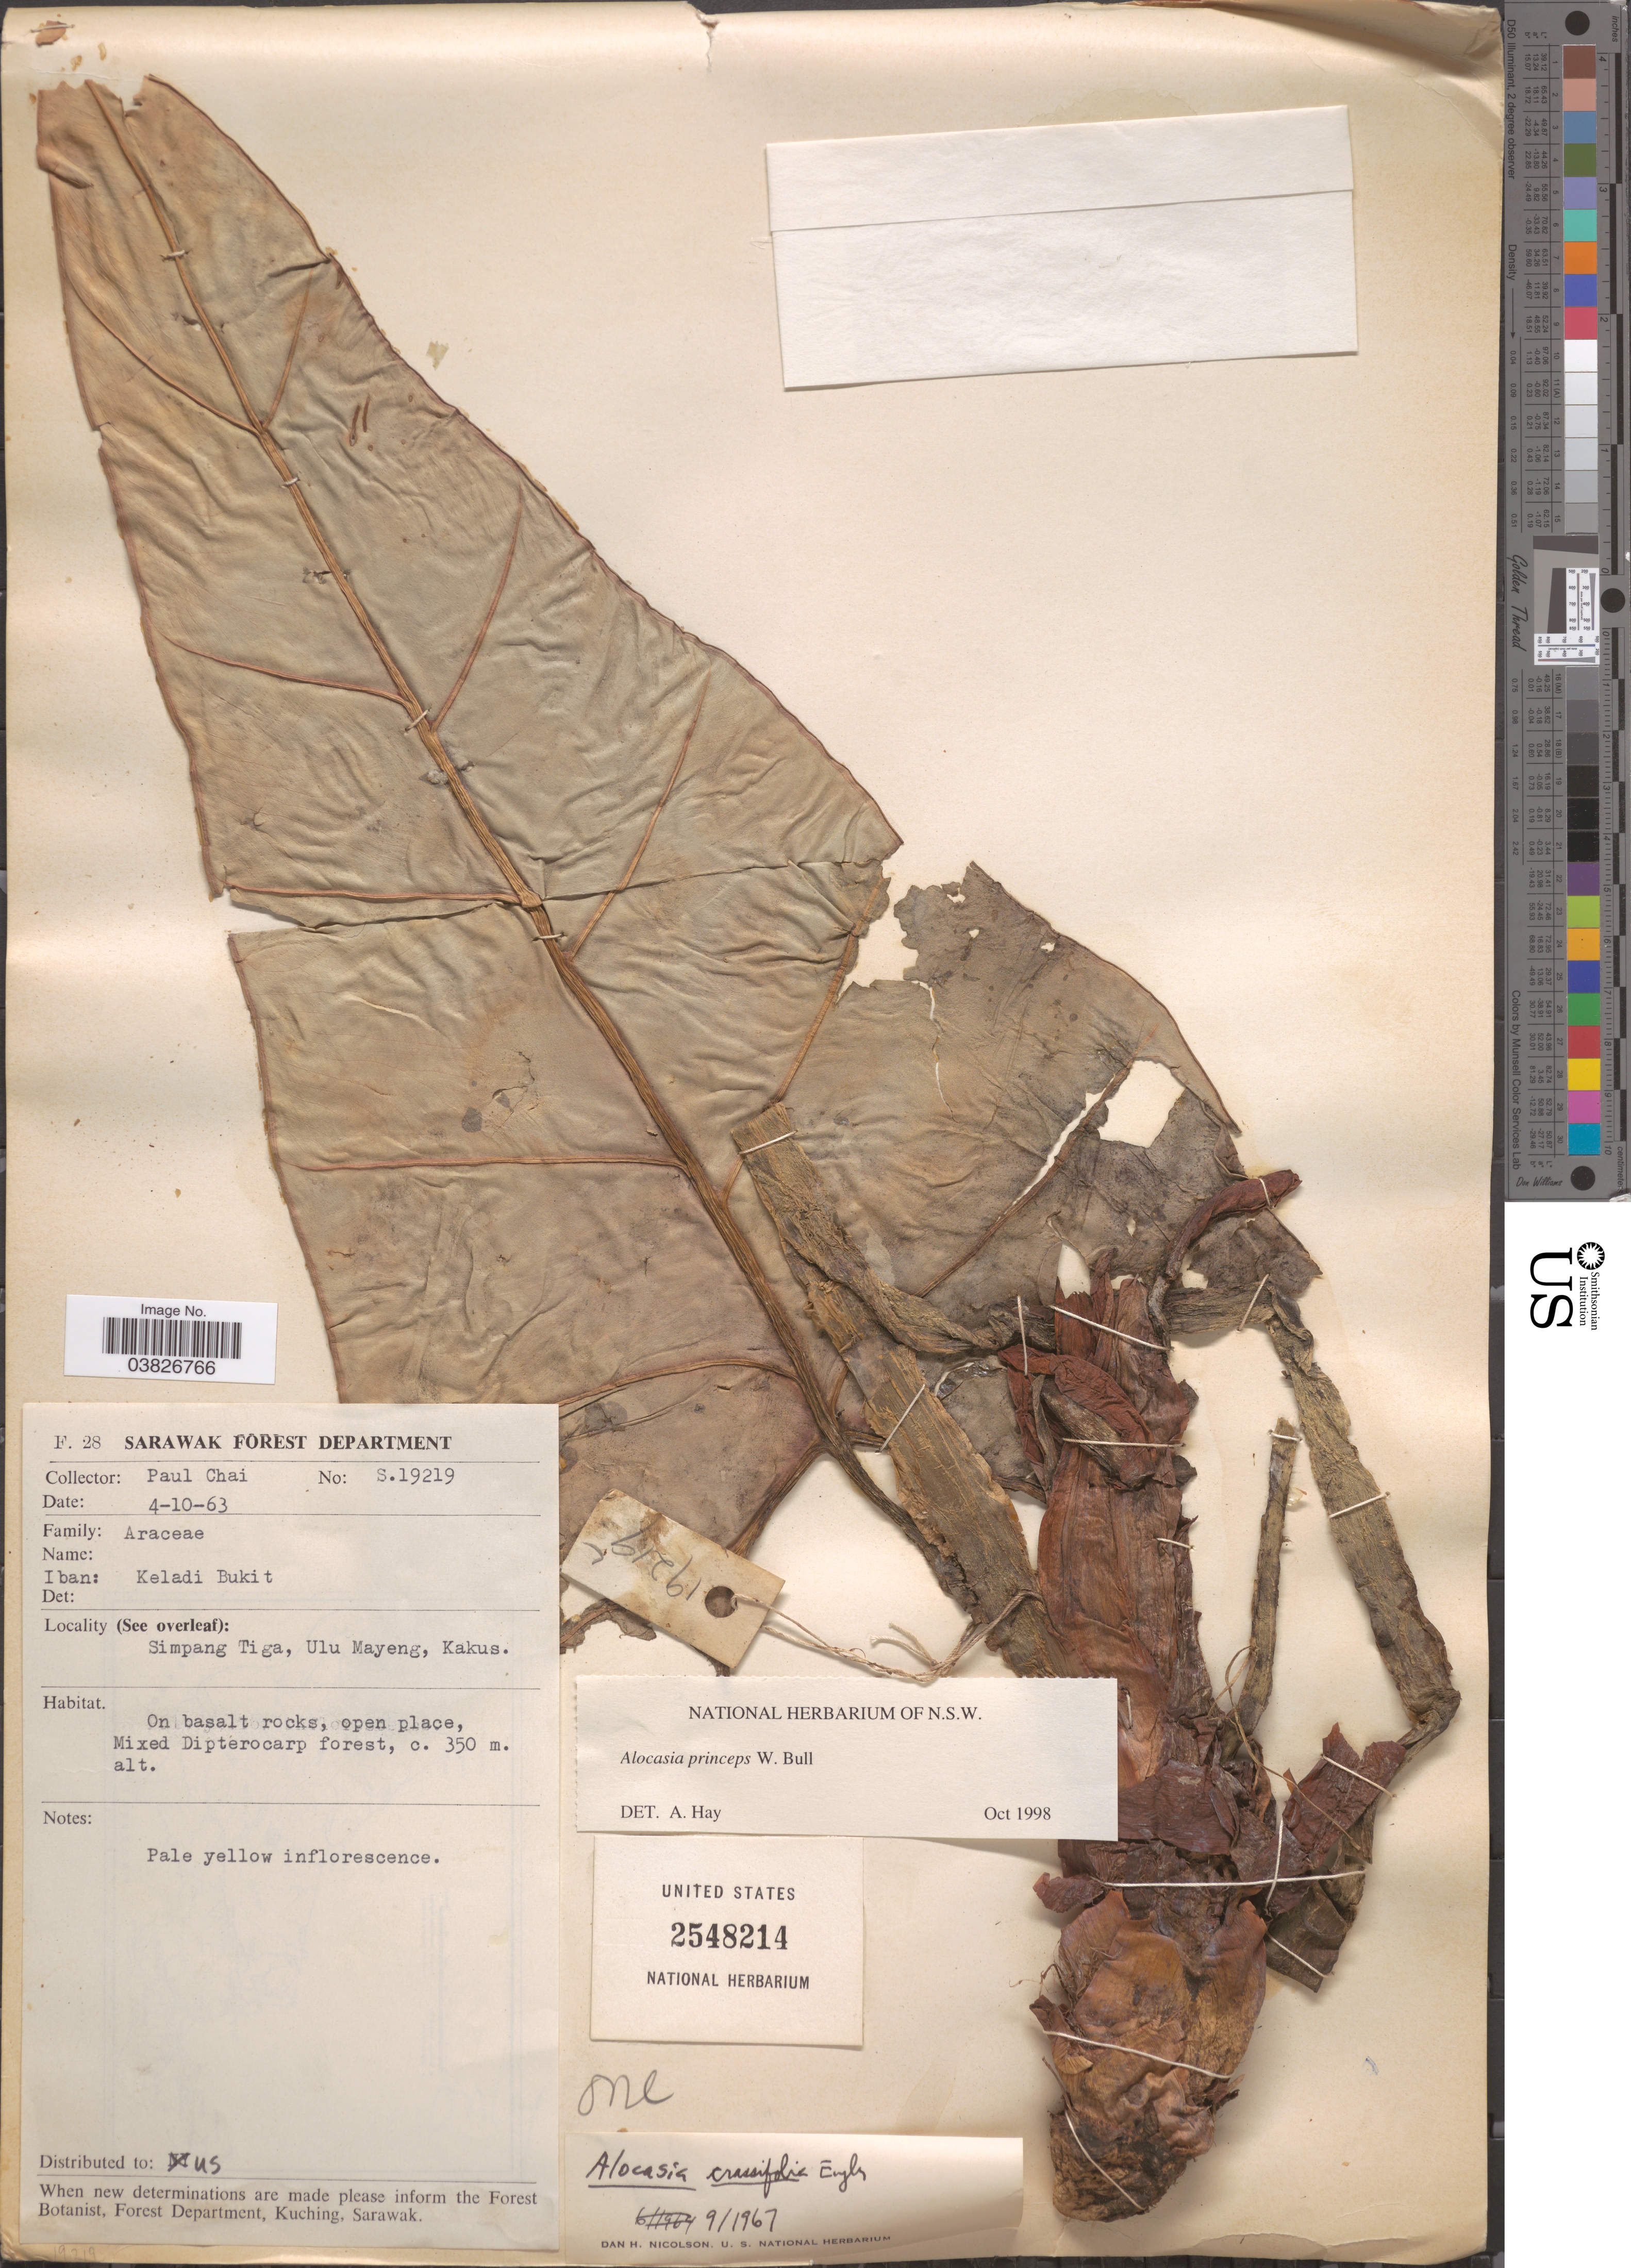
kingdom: Plantae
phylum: Tracheophyta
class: Liliopsida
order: Alismatales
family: Araceae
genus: Alocasia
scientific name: Alocasia princeps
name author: W. Bull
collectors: P. Chai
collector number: S19219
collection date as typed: Transcribed d/m/y: 4/10/63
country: Malaysia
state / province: Sarawak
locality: Simpang Tiga, Ulu Mayeng, Kakus.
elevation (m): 350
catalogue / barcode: US 2548214